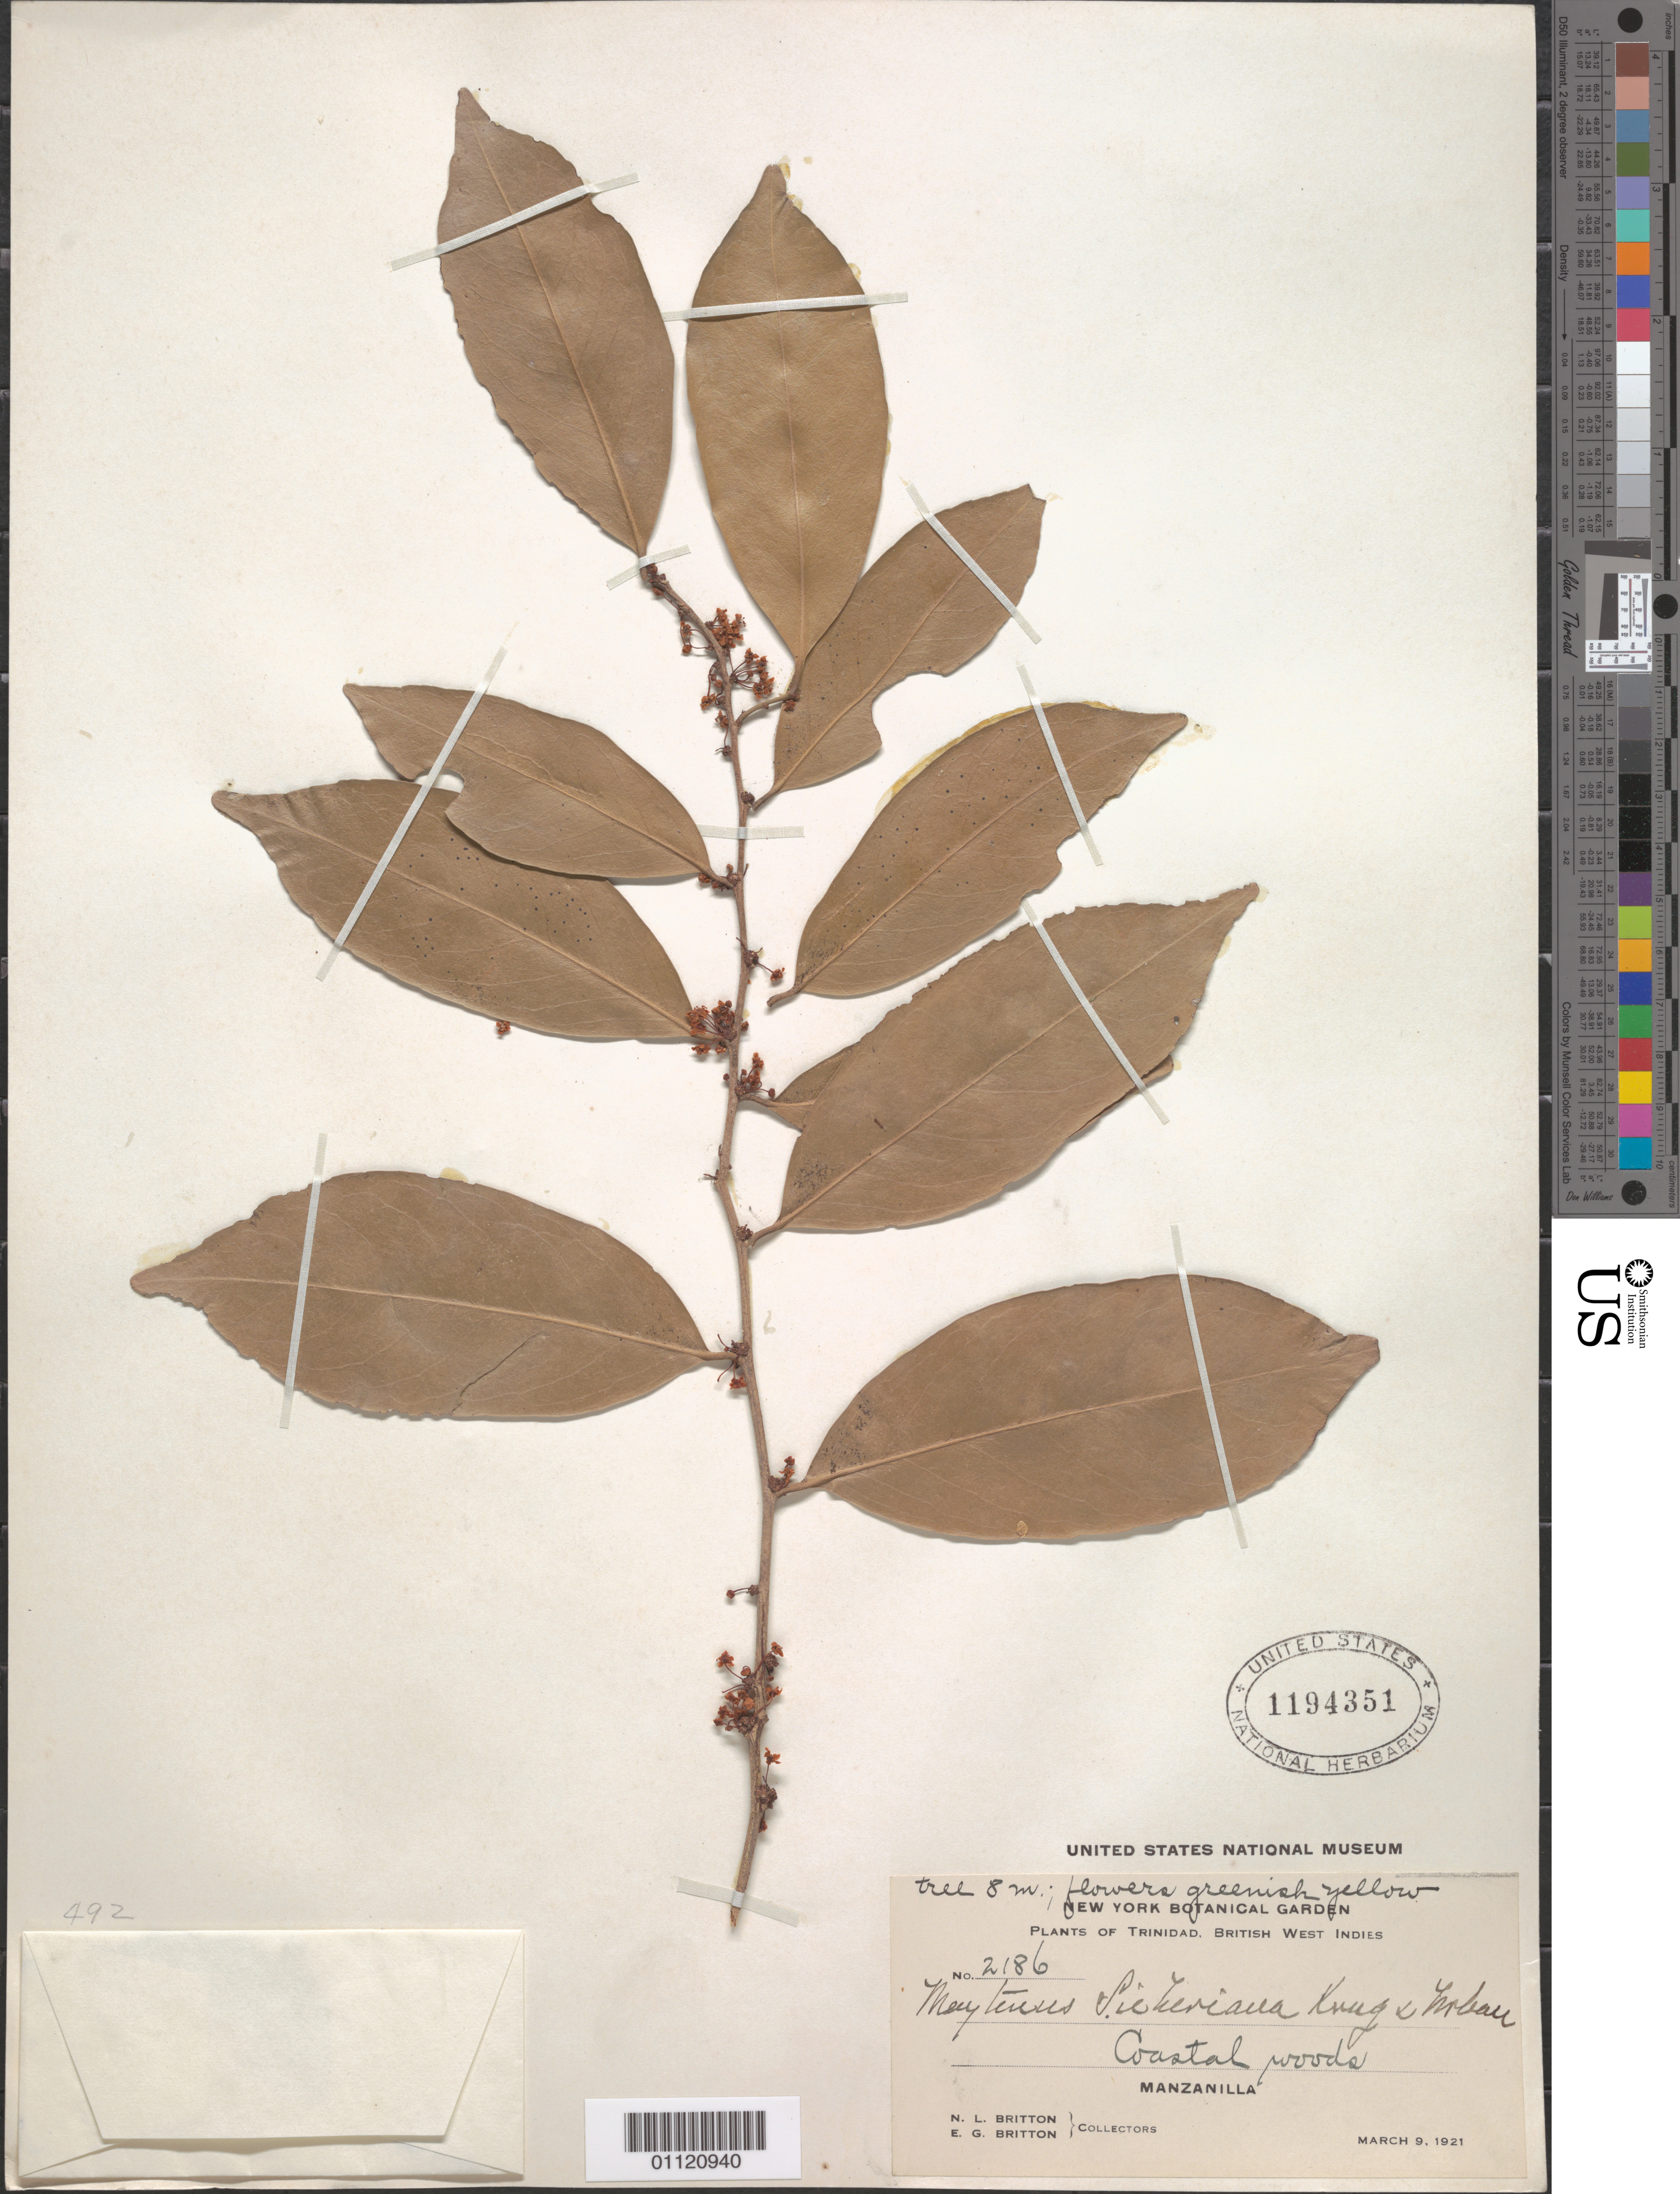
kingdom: Plantae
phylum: Tracheophyta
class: Magnoliopsida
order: Celastrales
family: Celastraceae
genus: Maytenus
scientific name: Maytenus sieberiana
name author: Krug & Urb.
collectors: N. Britton & E. G. Britton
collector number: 2186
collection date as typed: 09 Mar 1921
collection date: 1921-03-09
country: Netherlands Antilles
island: Bonaire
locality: Manzanilla, coastal woods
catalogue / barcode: US 1194351